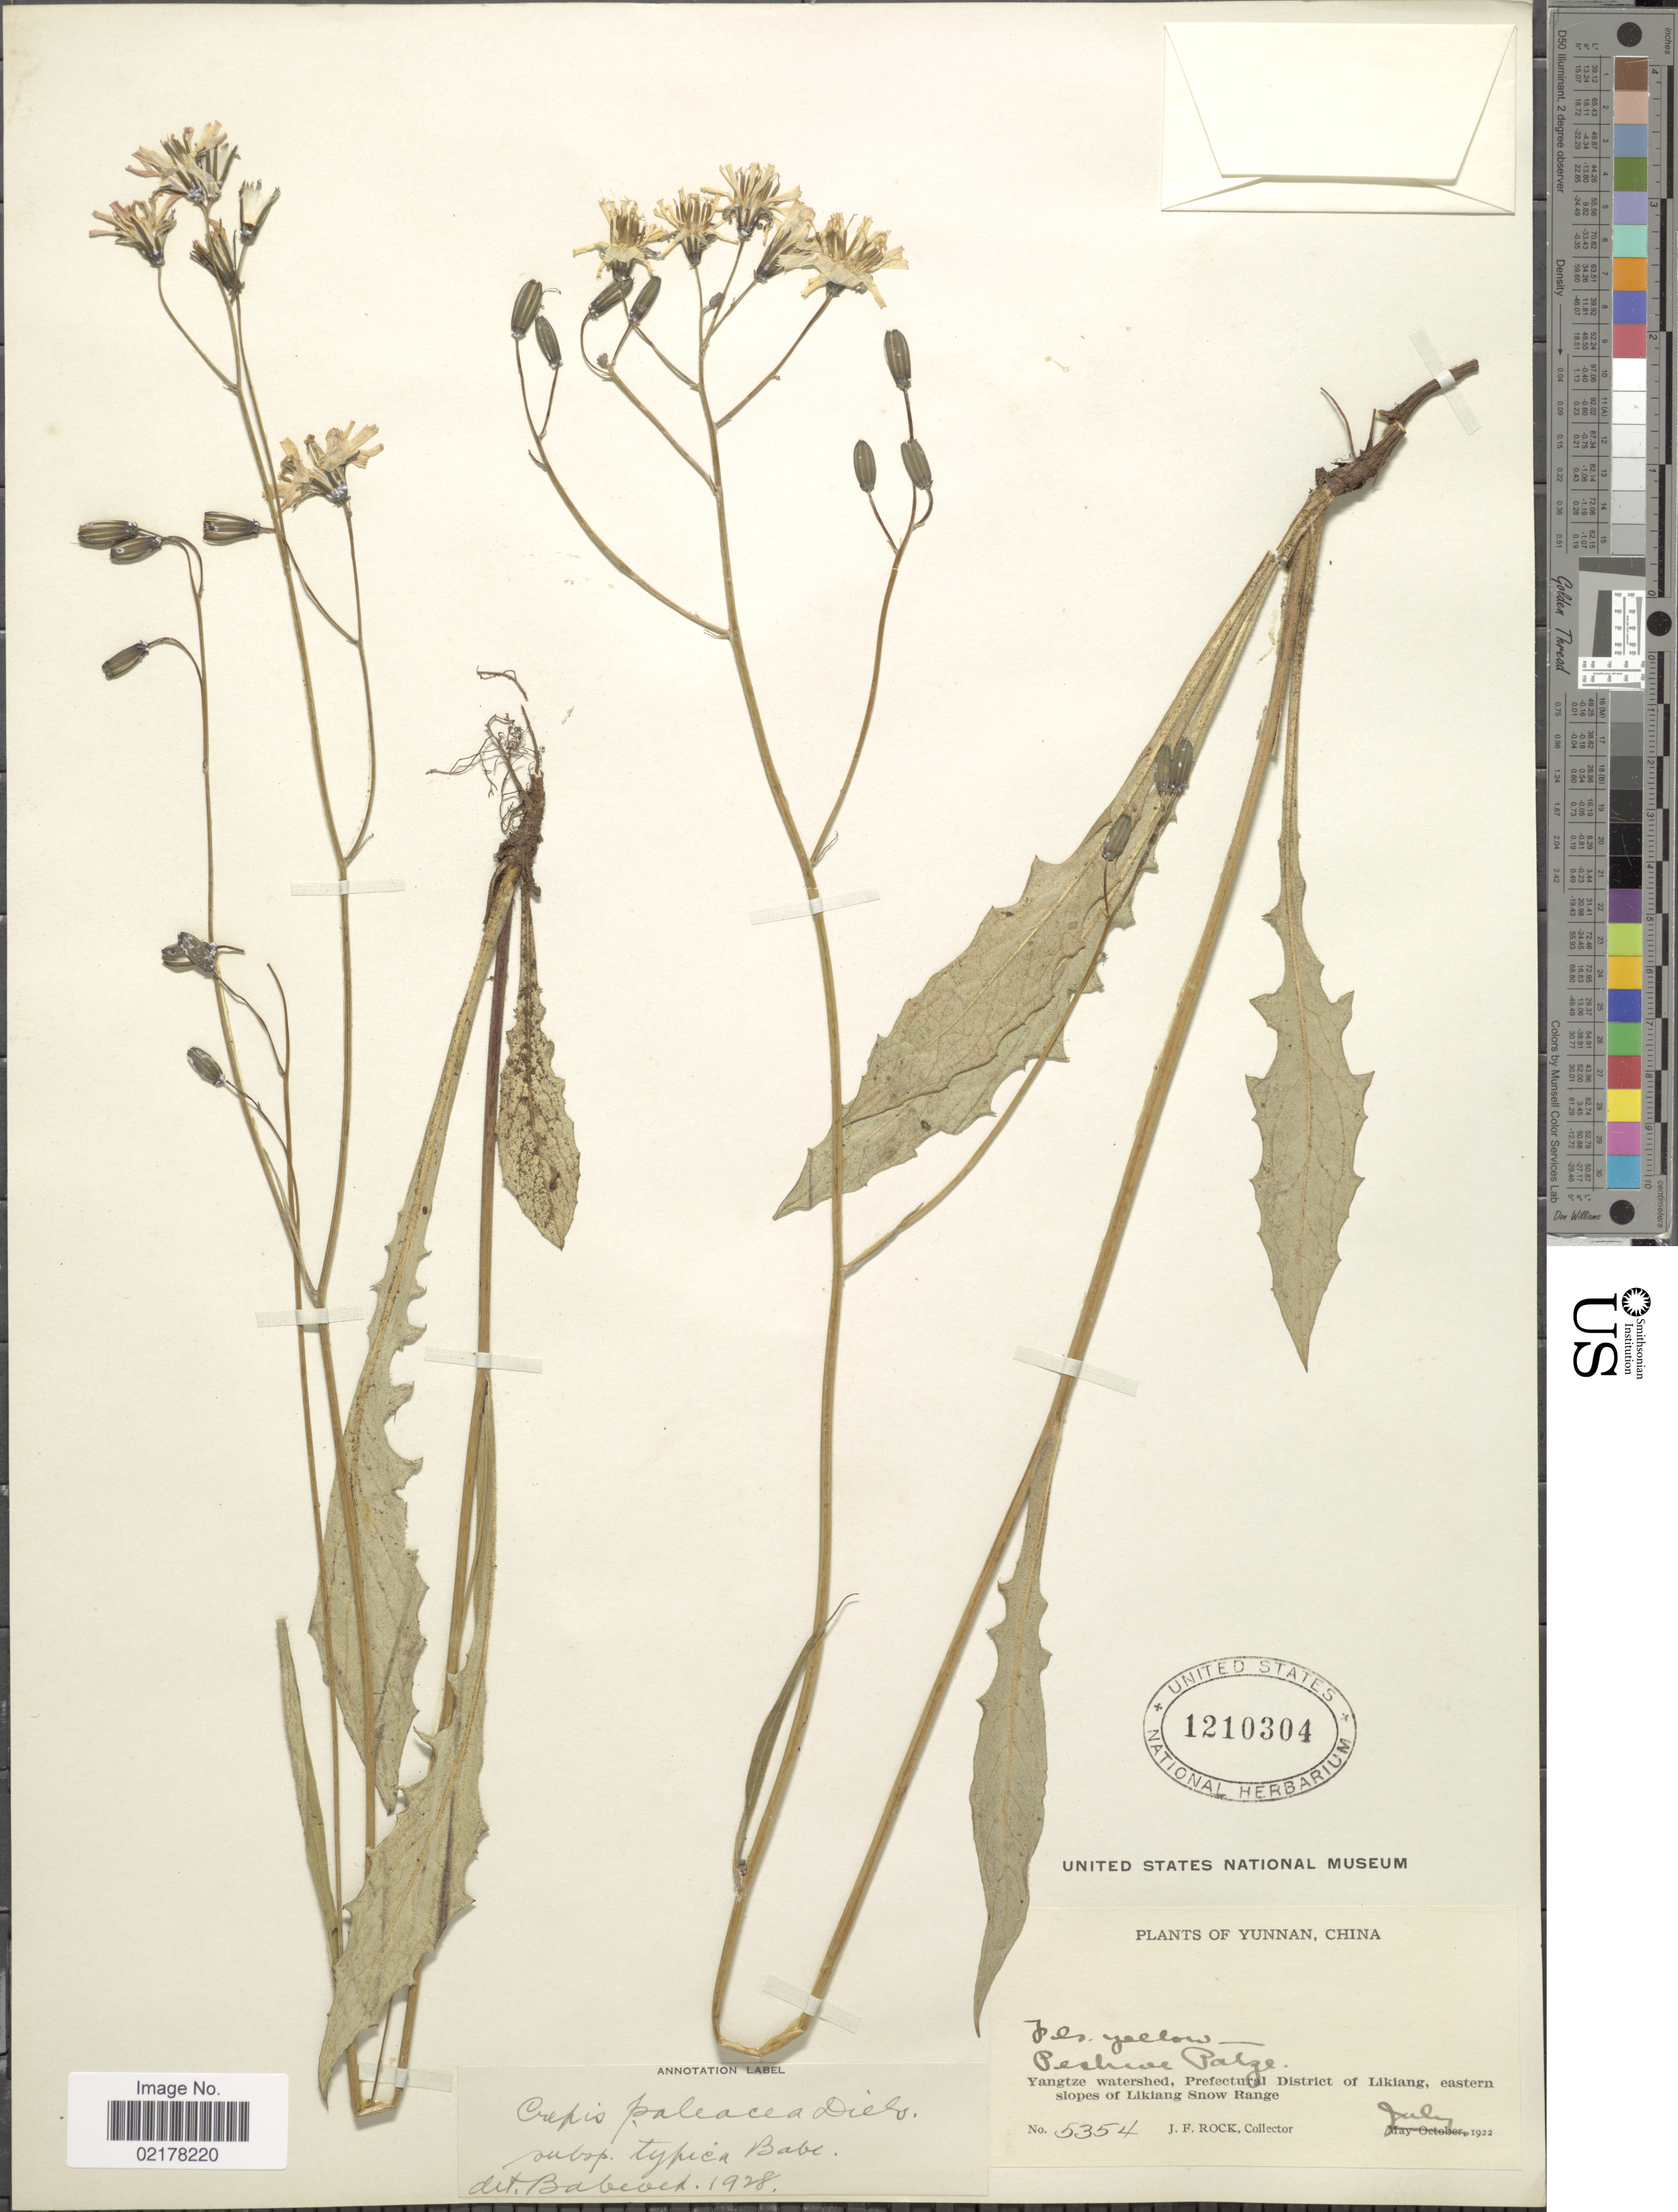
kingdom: Plantae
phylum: Tracheophyta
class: Magnoliopsida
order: Asterales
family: Asteraceae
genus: Youngia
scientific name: Youngia paleacea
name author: (Diels) Babc. & Stebbins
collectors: J. F. Rock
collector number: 5354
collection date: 1922-07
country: China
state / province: Yunnan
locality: Yunnan, Yangtze watershed, Prefectural District of Likian, eastern slopes of Likiang Snow Range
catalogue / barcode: US 1210304